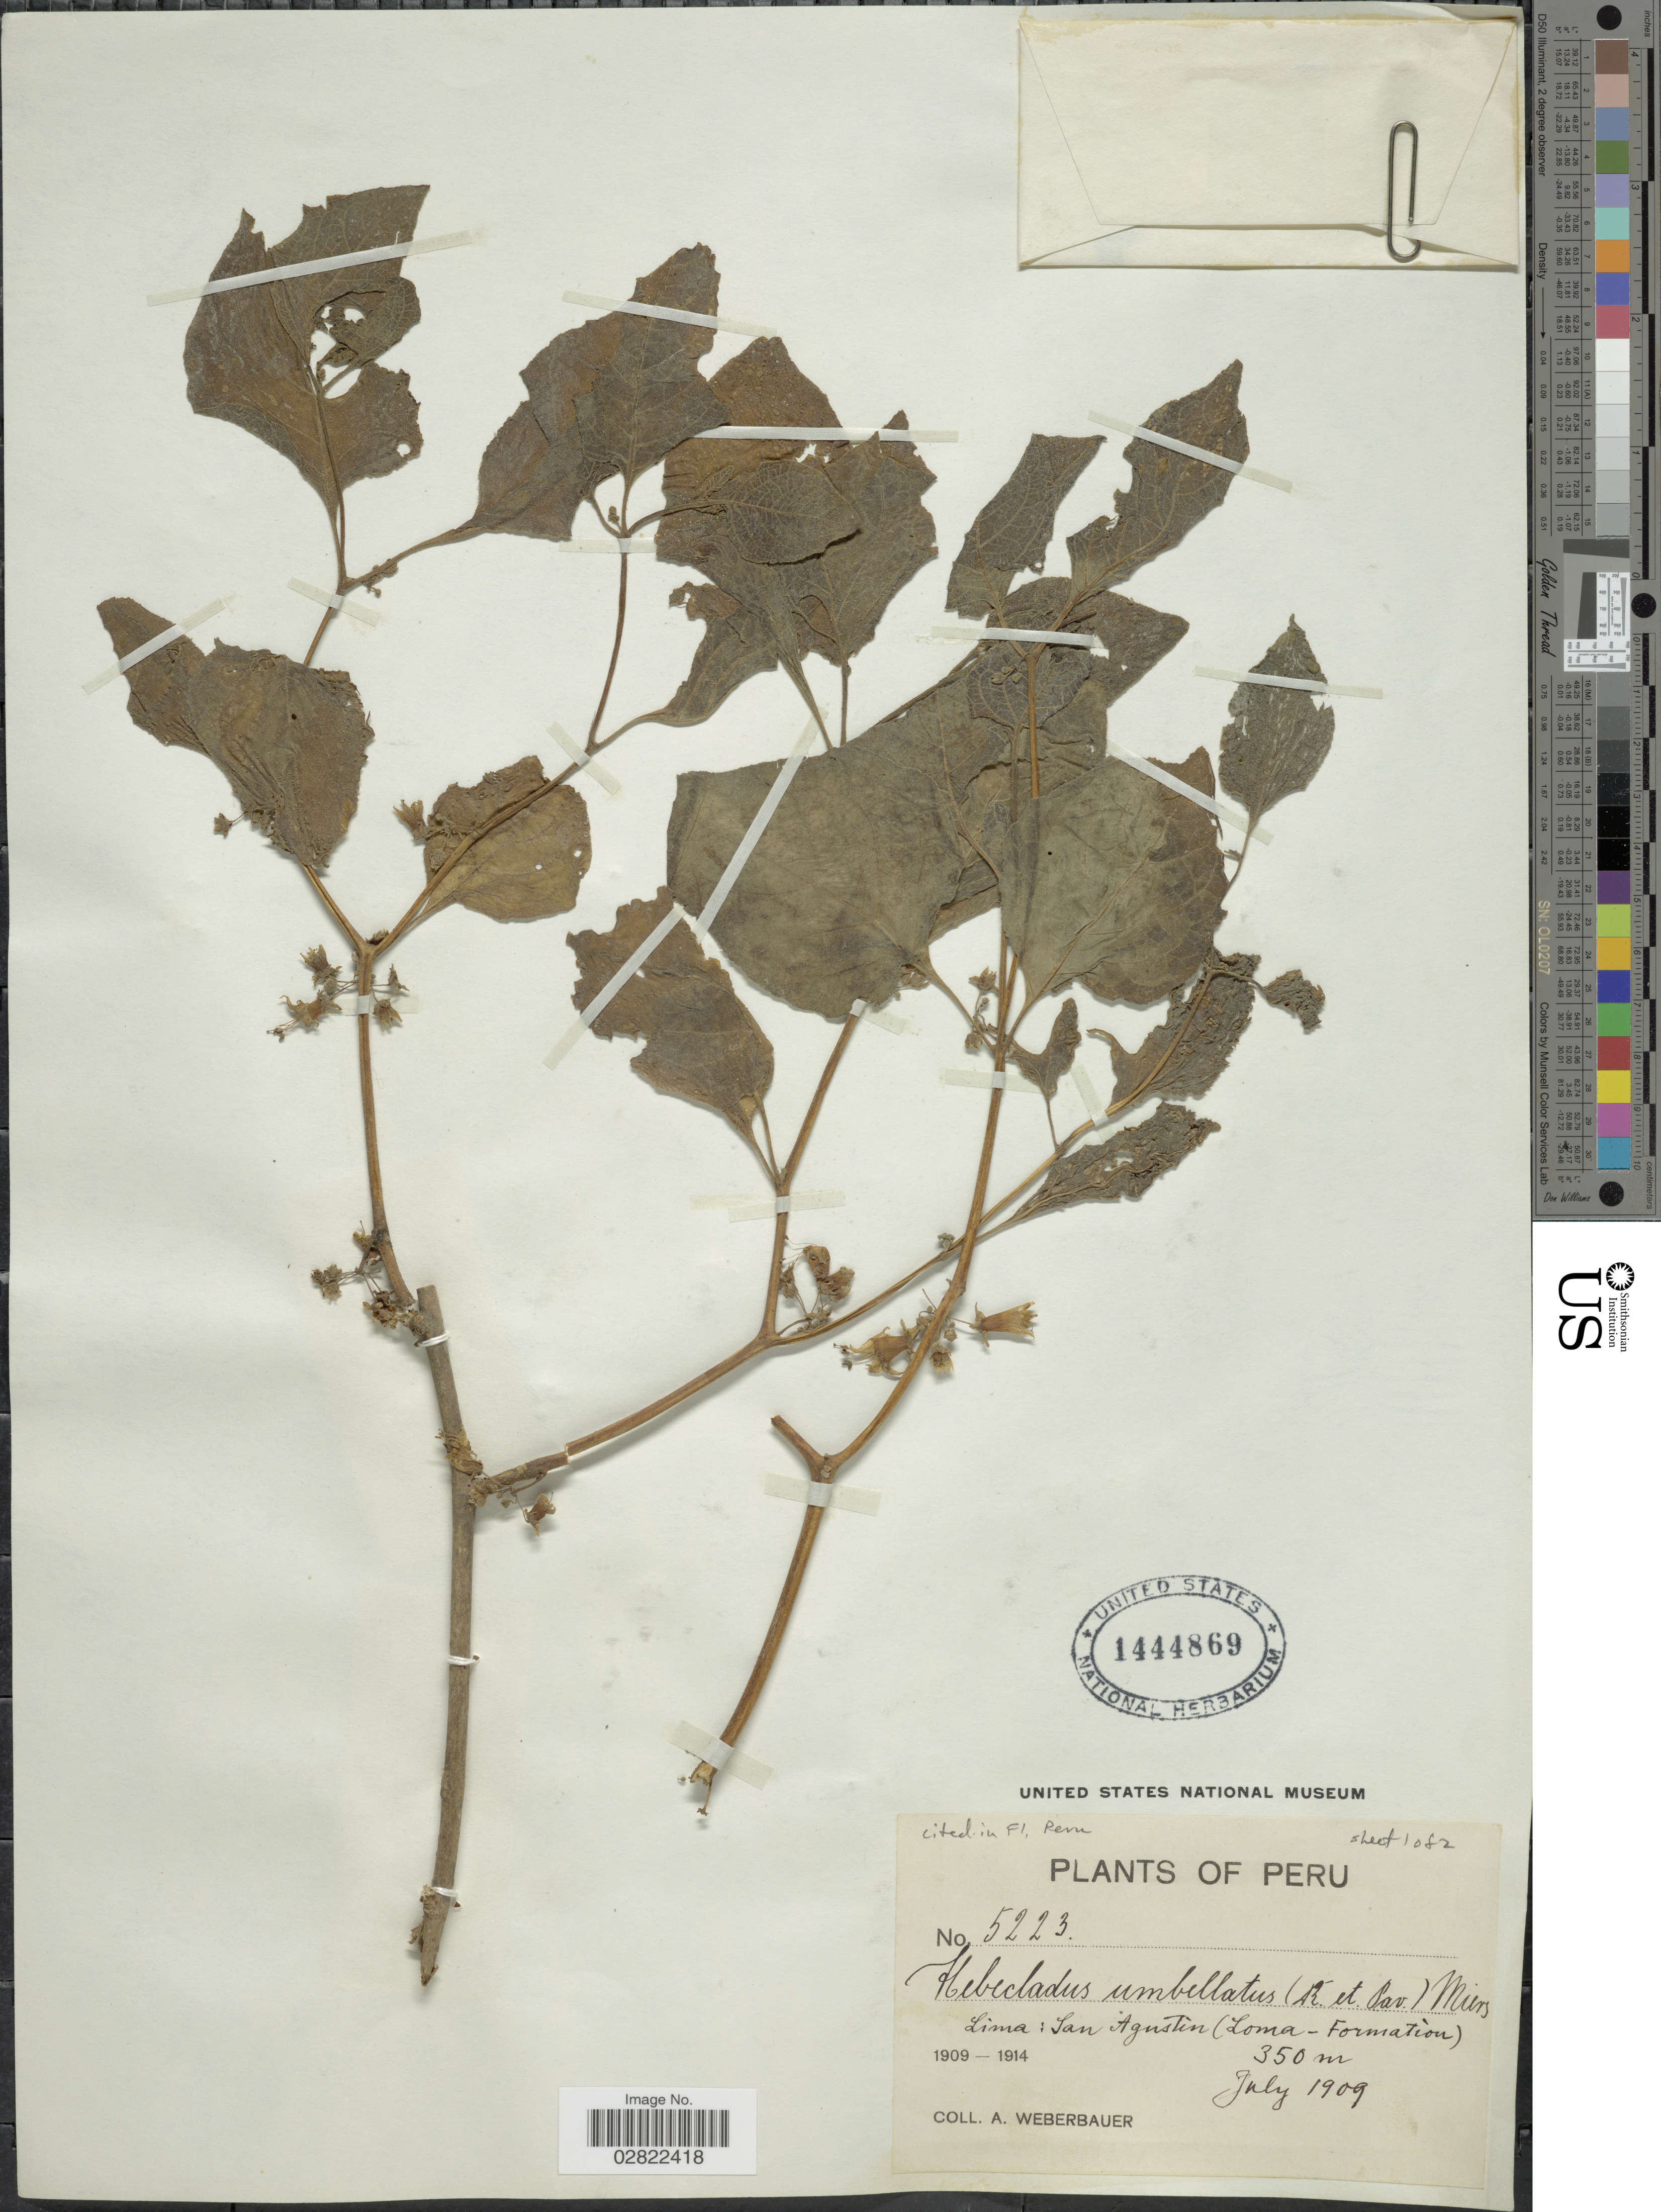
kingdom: Plantae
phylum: Tracheophyta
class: Magnoliopsida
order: Solanales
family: Solanaceae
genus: Hebecladus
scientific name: Hebecladus umbellatus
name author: (Ruiz & Pav.) Miers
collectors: A. Weberbauer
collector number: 5223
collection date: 1909-07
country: Peru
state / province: Lima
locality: San Agustin (Loma-Formation).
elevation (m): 350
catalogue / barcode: US 1444869